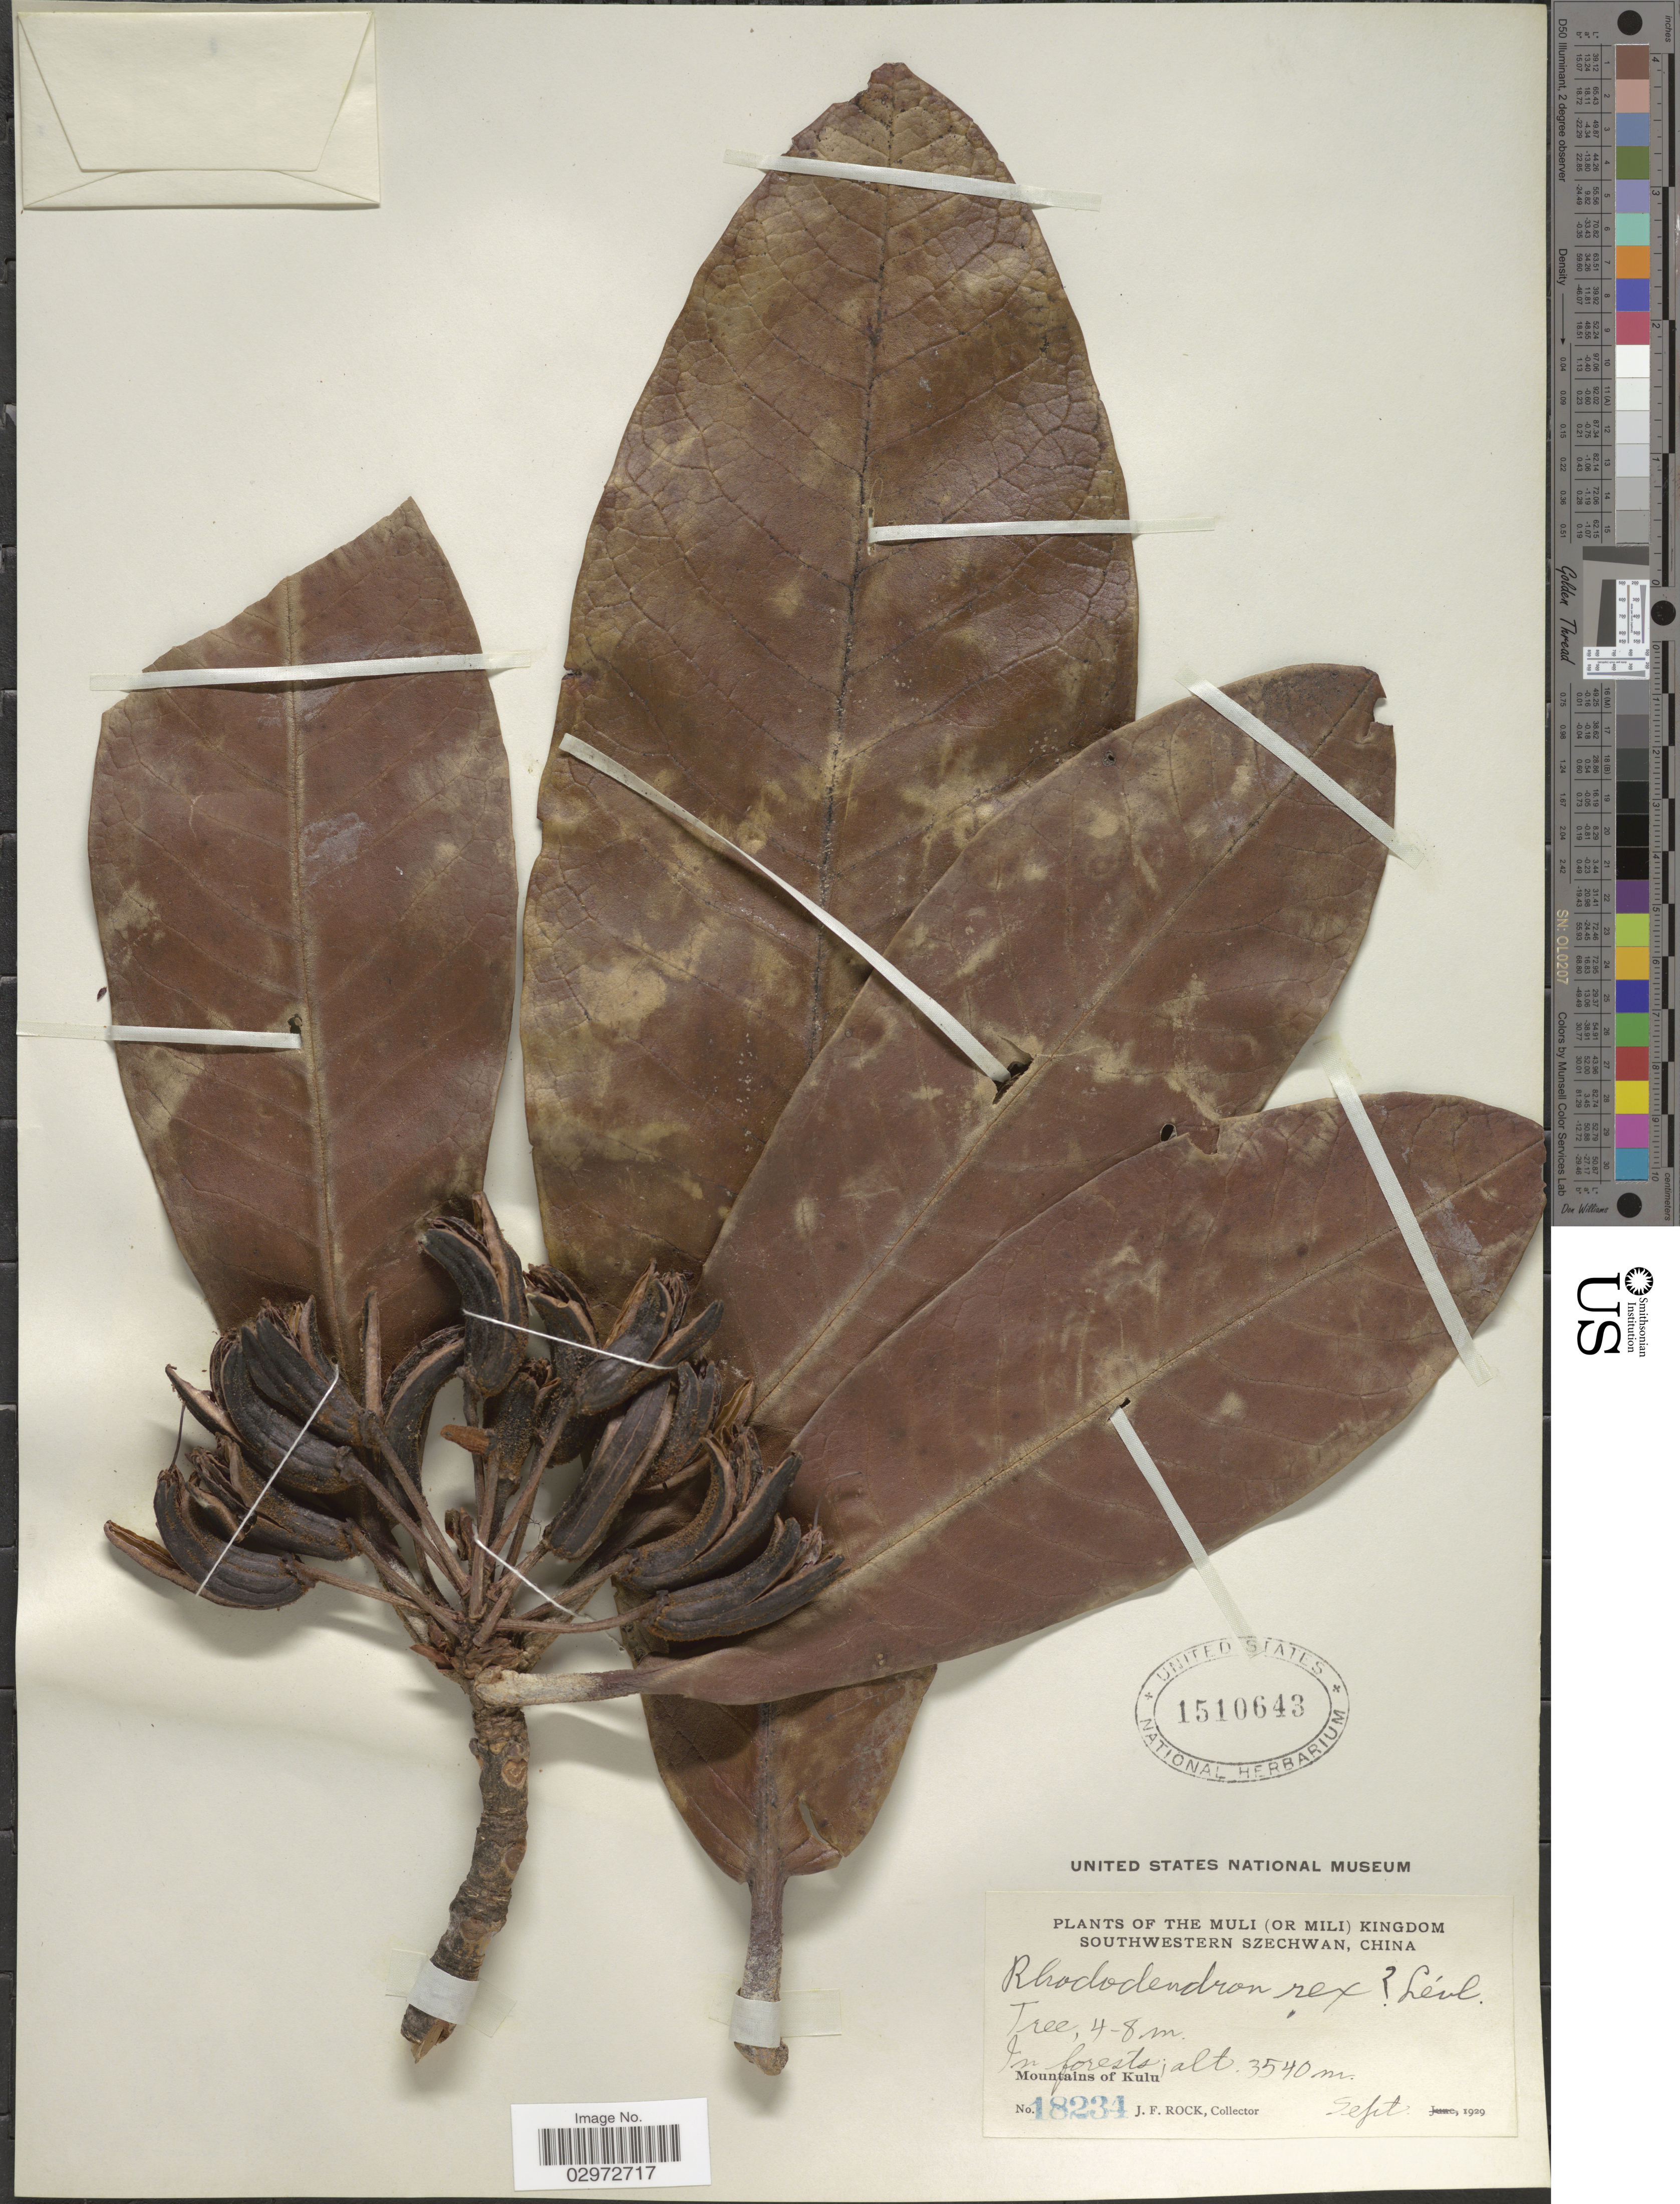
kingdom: Plantae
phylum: Tracheophyta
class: Magnoliopsida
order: Ericales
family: Ericaceae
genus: Rhododendron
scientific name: Rhododendron rex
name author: H. Lév.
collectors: J. Rock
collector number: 18234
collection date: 1929-09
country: China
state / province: Sichuan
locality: The Muli (or Mili) Kingdom, Southwestern Szechwan. Mountains of Kulu.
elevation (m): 3540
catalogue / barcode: US 1510643